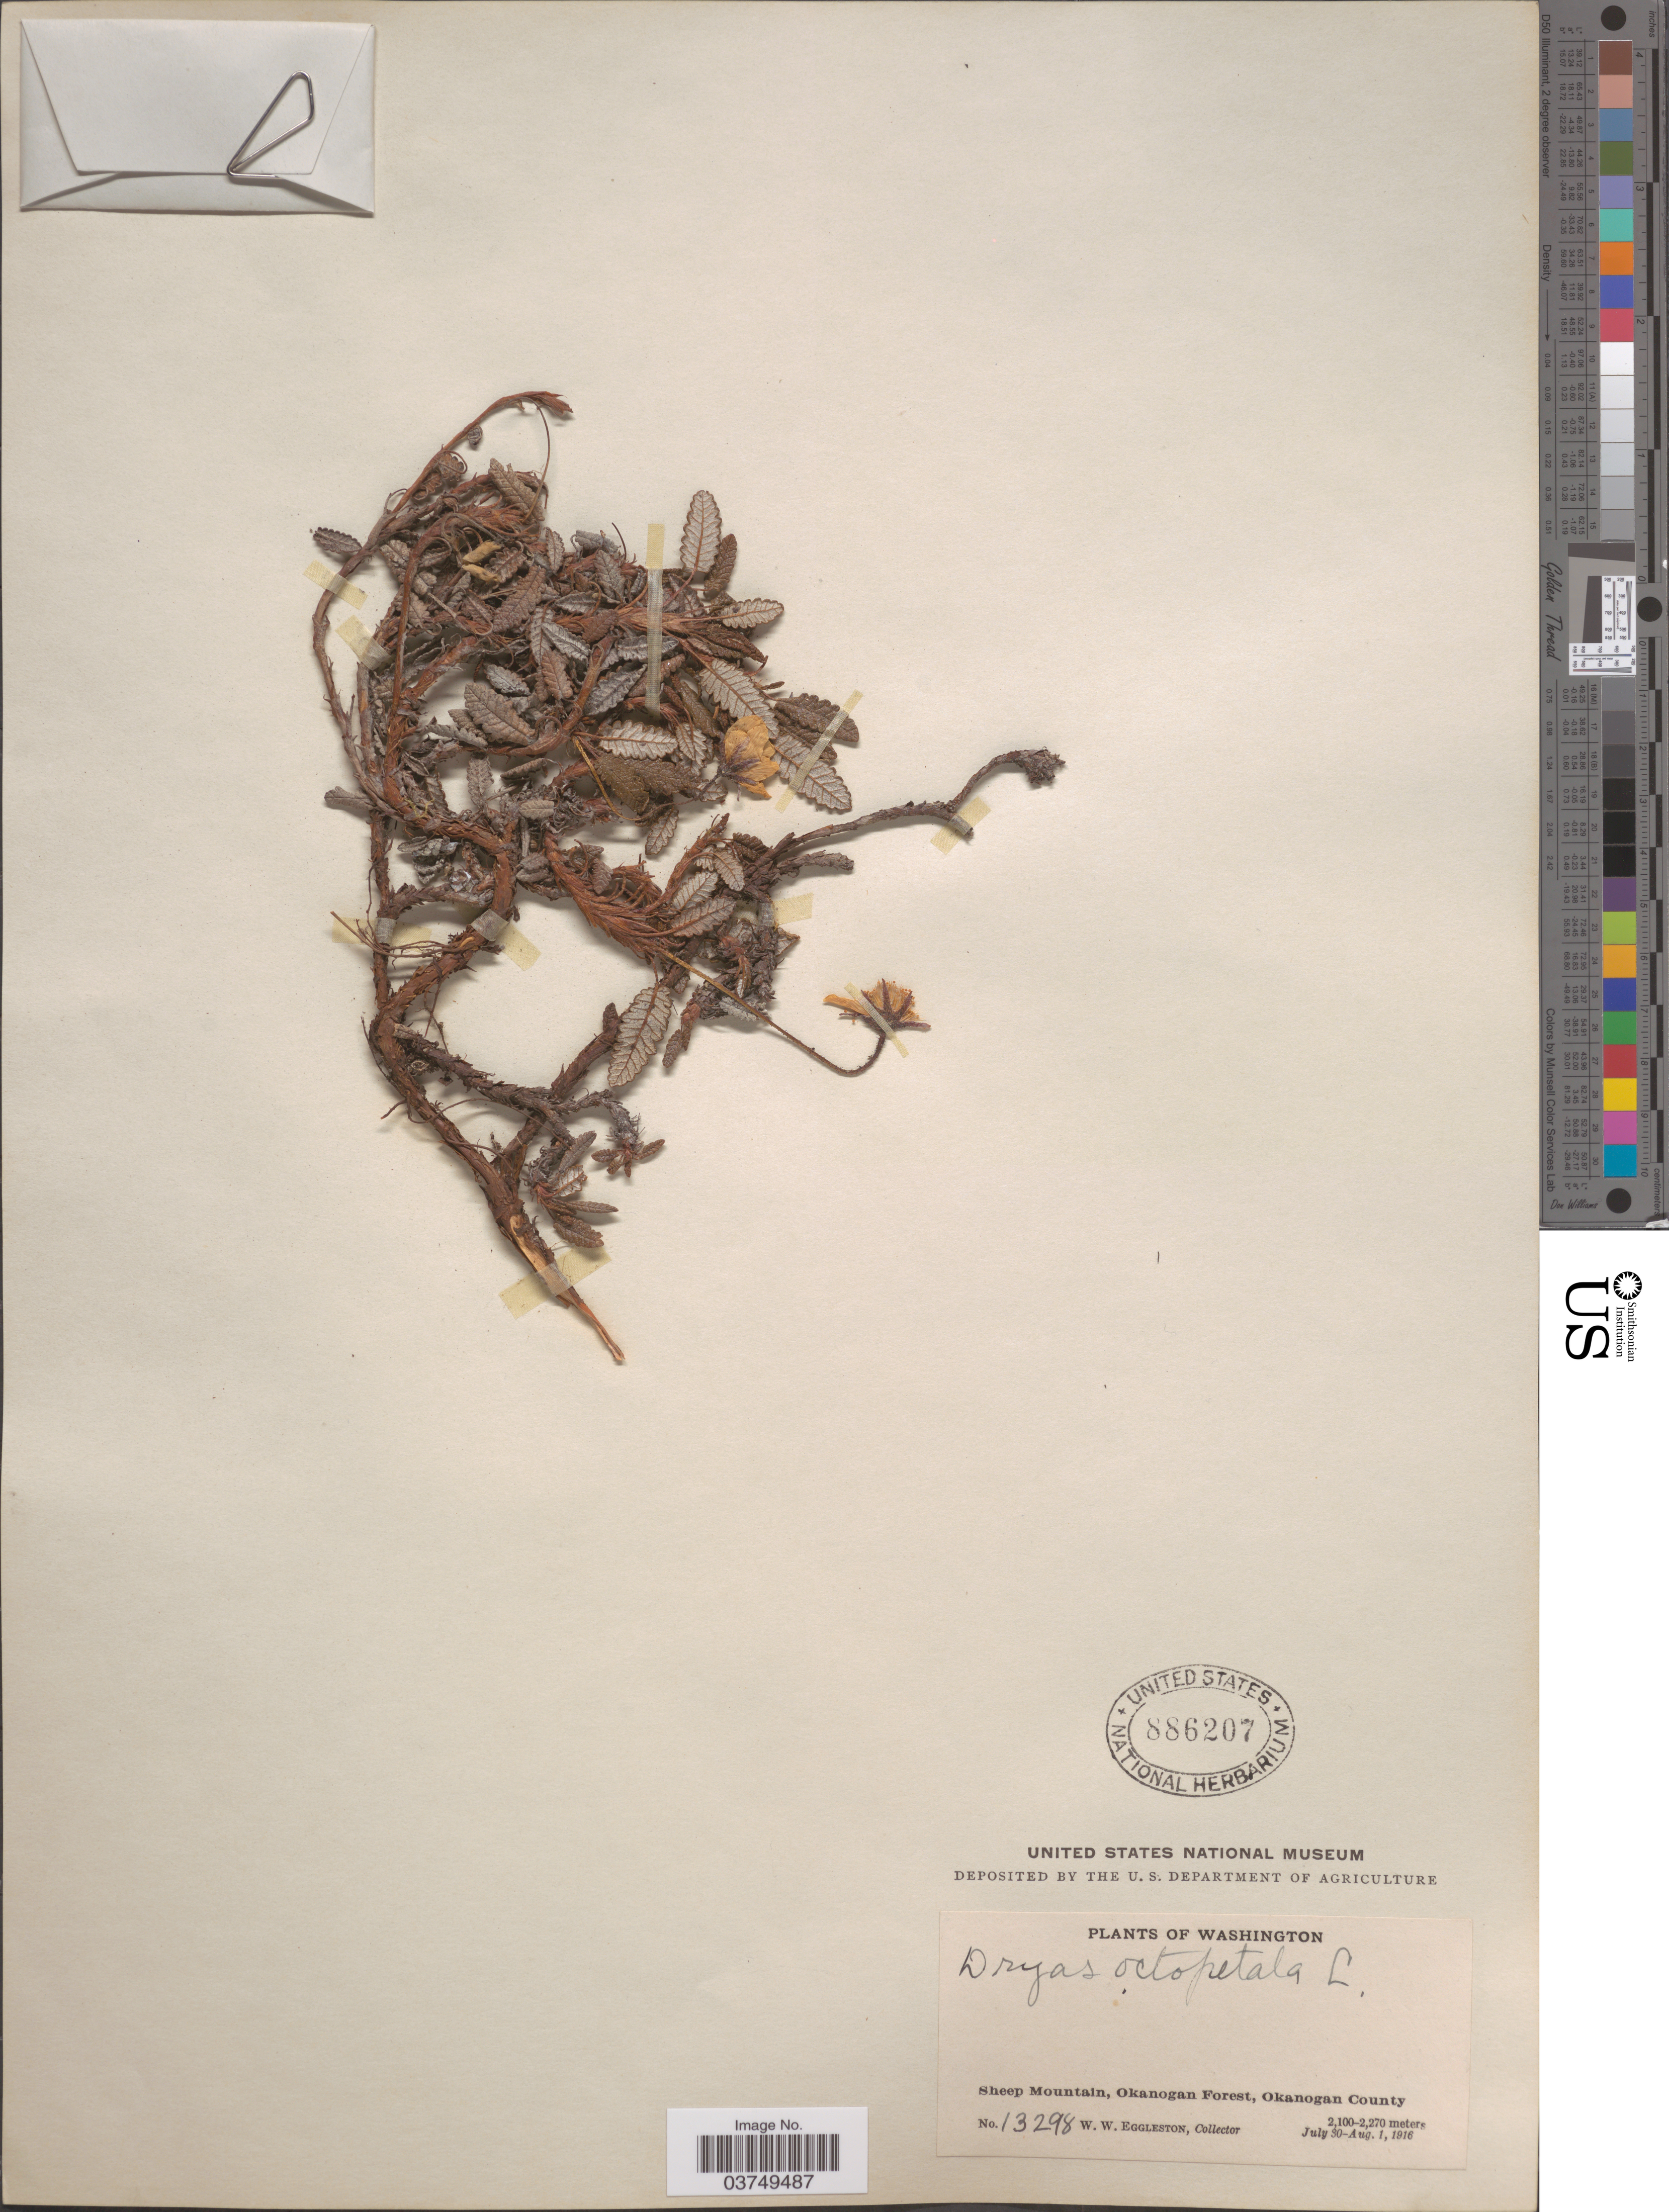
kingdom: Plantae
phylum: Tracheophyta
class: Magnoliopsida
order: Rosales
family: Rosaceae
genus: Dryas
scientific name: Dryas hookeriana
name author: Juz.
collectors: W. W. Eggleston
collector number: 13298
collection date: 1916-07-30/1916-08-01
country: United States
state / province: Washington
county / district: Okanogan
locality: Sheep Mountain, Okanogan Forest, Okanogan County.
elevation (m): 2100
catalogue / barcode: US 886207